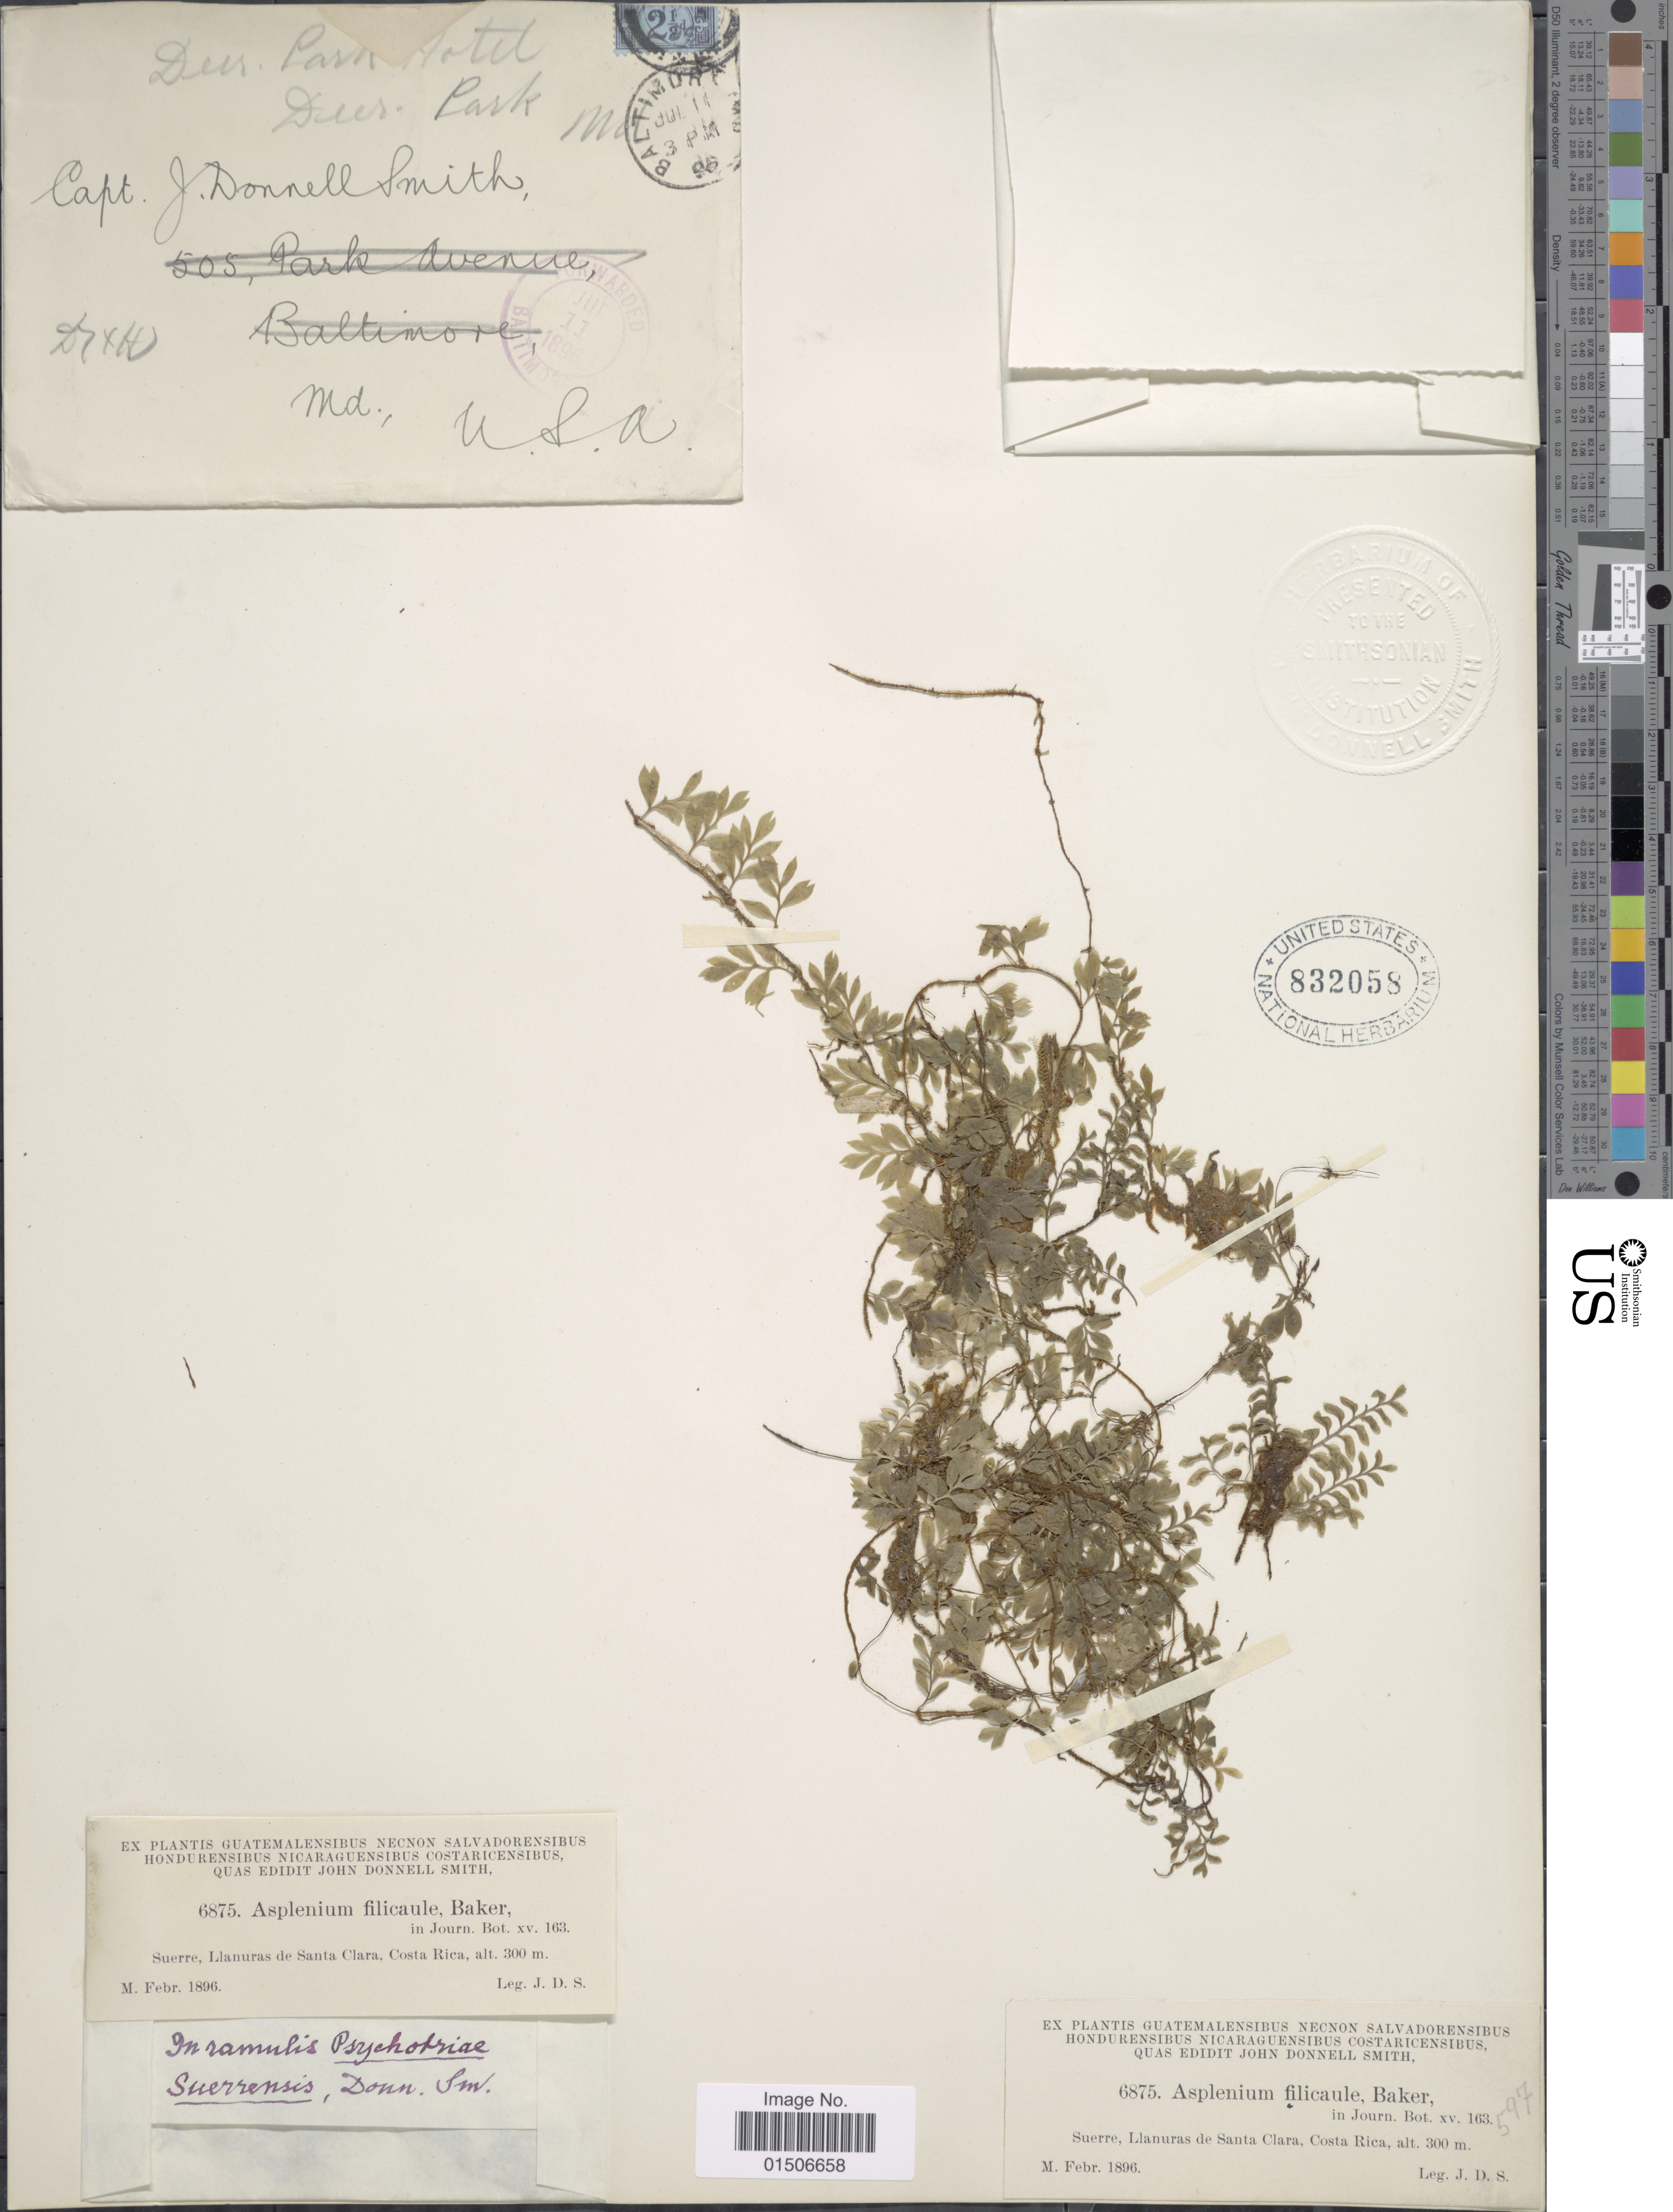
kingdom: Plantae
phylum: Tracheophyta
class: Polypodiopsida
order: Polypodiales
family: Aspleniaceae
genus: Asplenium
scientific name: Asplenium holophlebium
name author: Baker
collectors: J. Donnell Smith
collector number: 6875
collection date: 1896-02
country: Costa Rica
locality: Suerre, Llanuras de Santa Clara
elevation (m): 300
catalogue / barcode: US 832058